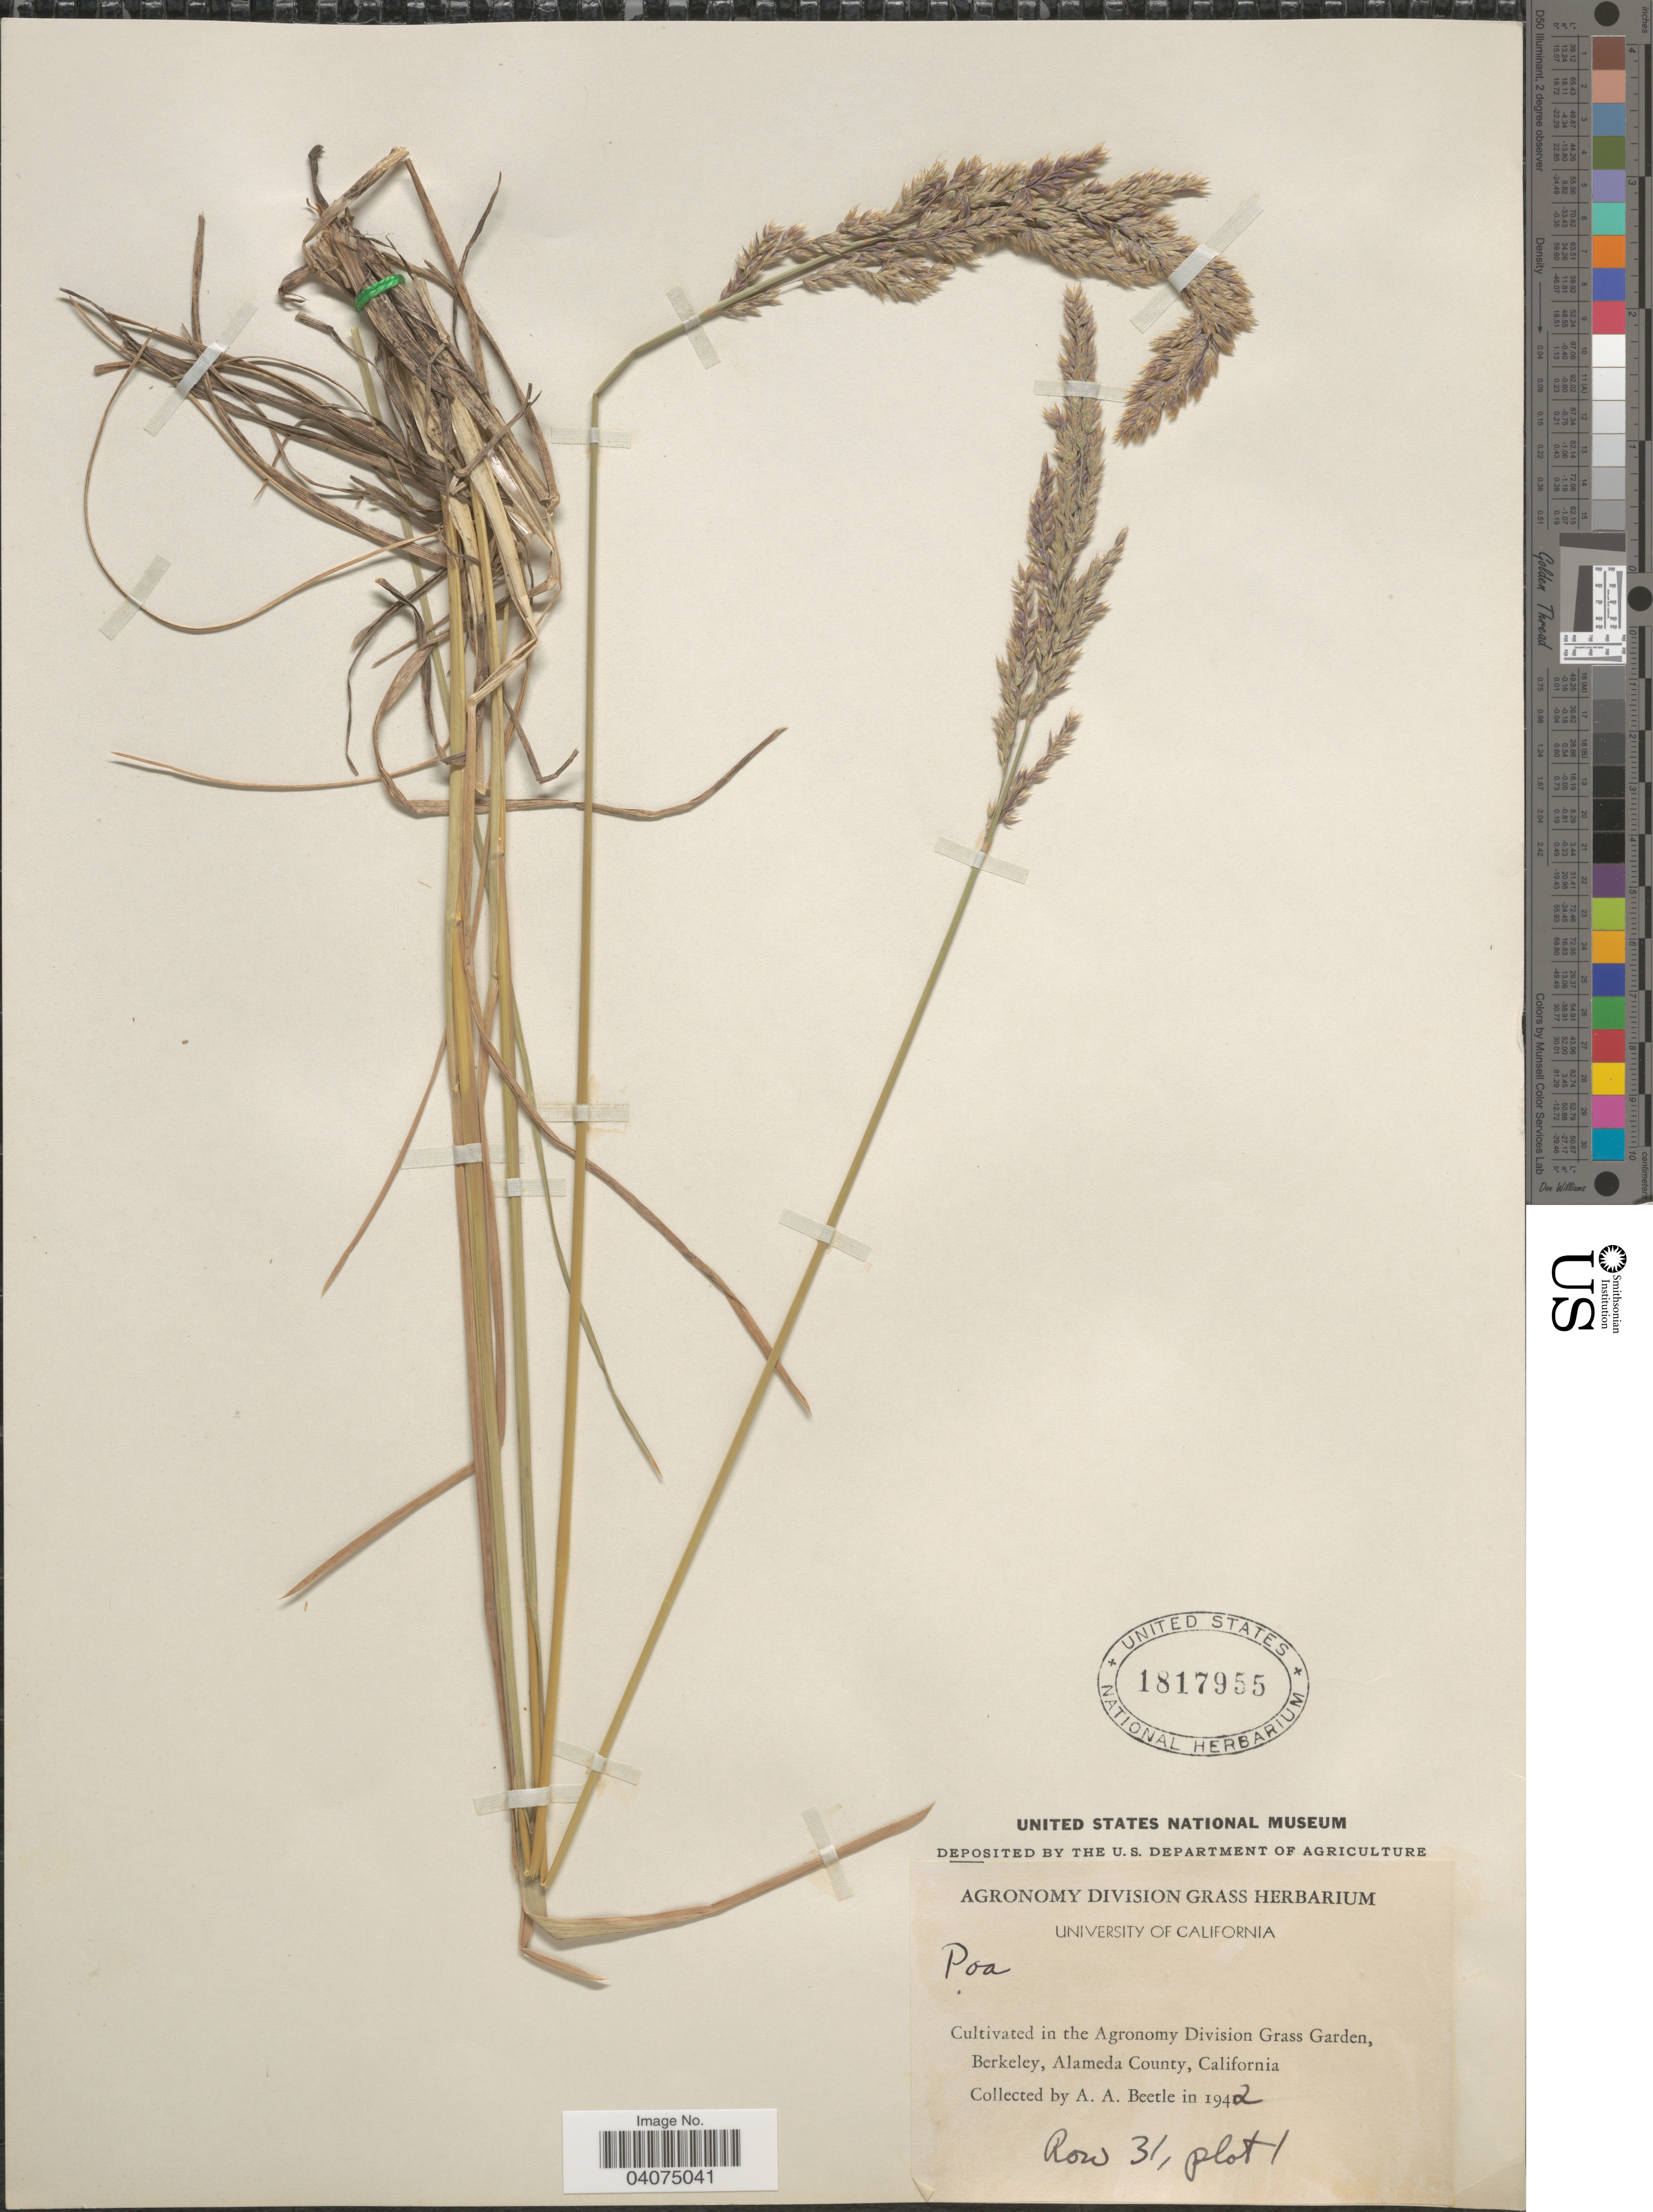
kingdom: Plantae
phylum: Tracheophyta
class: Liliopsida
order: Poales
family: Poaceae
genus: Poa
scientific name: Poa sp.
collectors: A. A. Beetle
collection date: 1942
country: United States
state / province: California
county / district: Alameda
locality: In the Agronomy Division Grass Garden, Berkeley, Alameda County. Row 31, plot 1.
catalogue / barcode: US 1817955